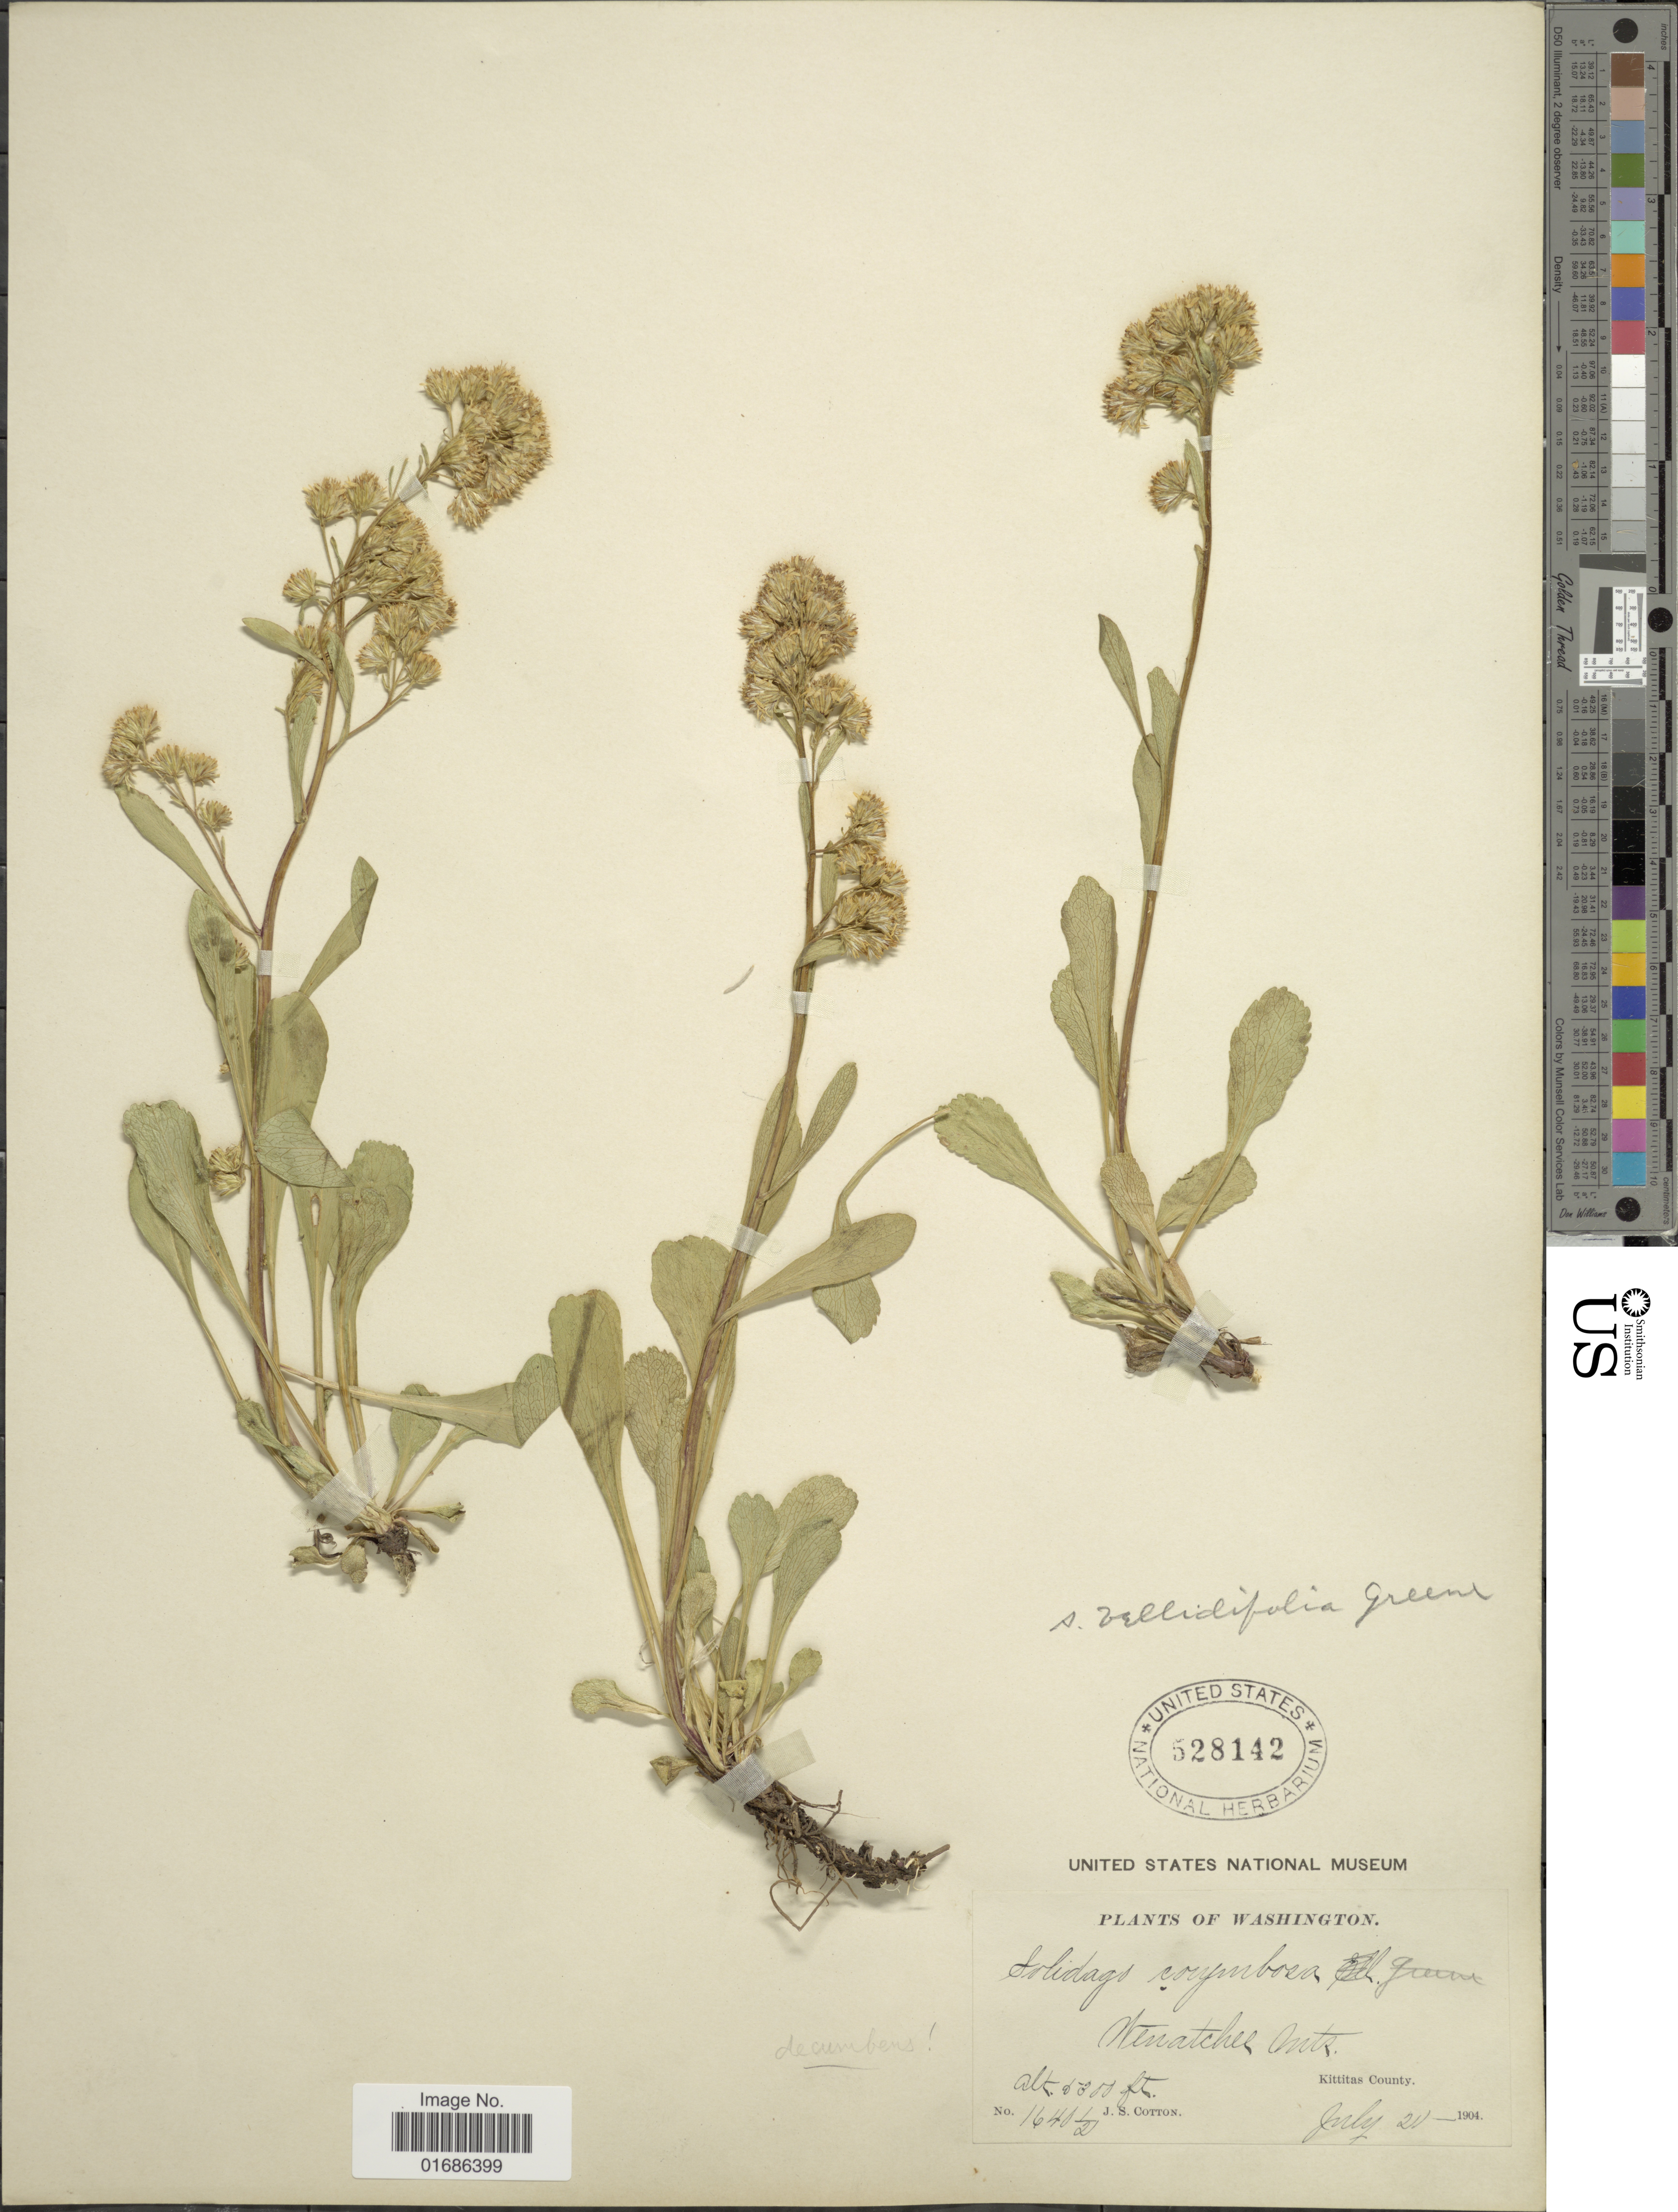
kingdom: Plantae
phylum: Tracheophyta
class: Magnoliopsida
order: Asterales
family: Asteraceae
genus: Solidago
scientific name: Solidago decumbens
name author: Greene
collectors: J. S. Cotton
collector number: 1640½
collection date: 1904-07-21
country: United States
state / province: Washington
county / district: Kittitas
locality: Wenatchee Mts, Kittitas County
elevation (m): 1615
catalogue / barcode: US 528142